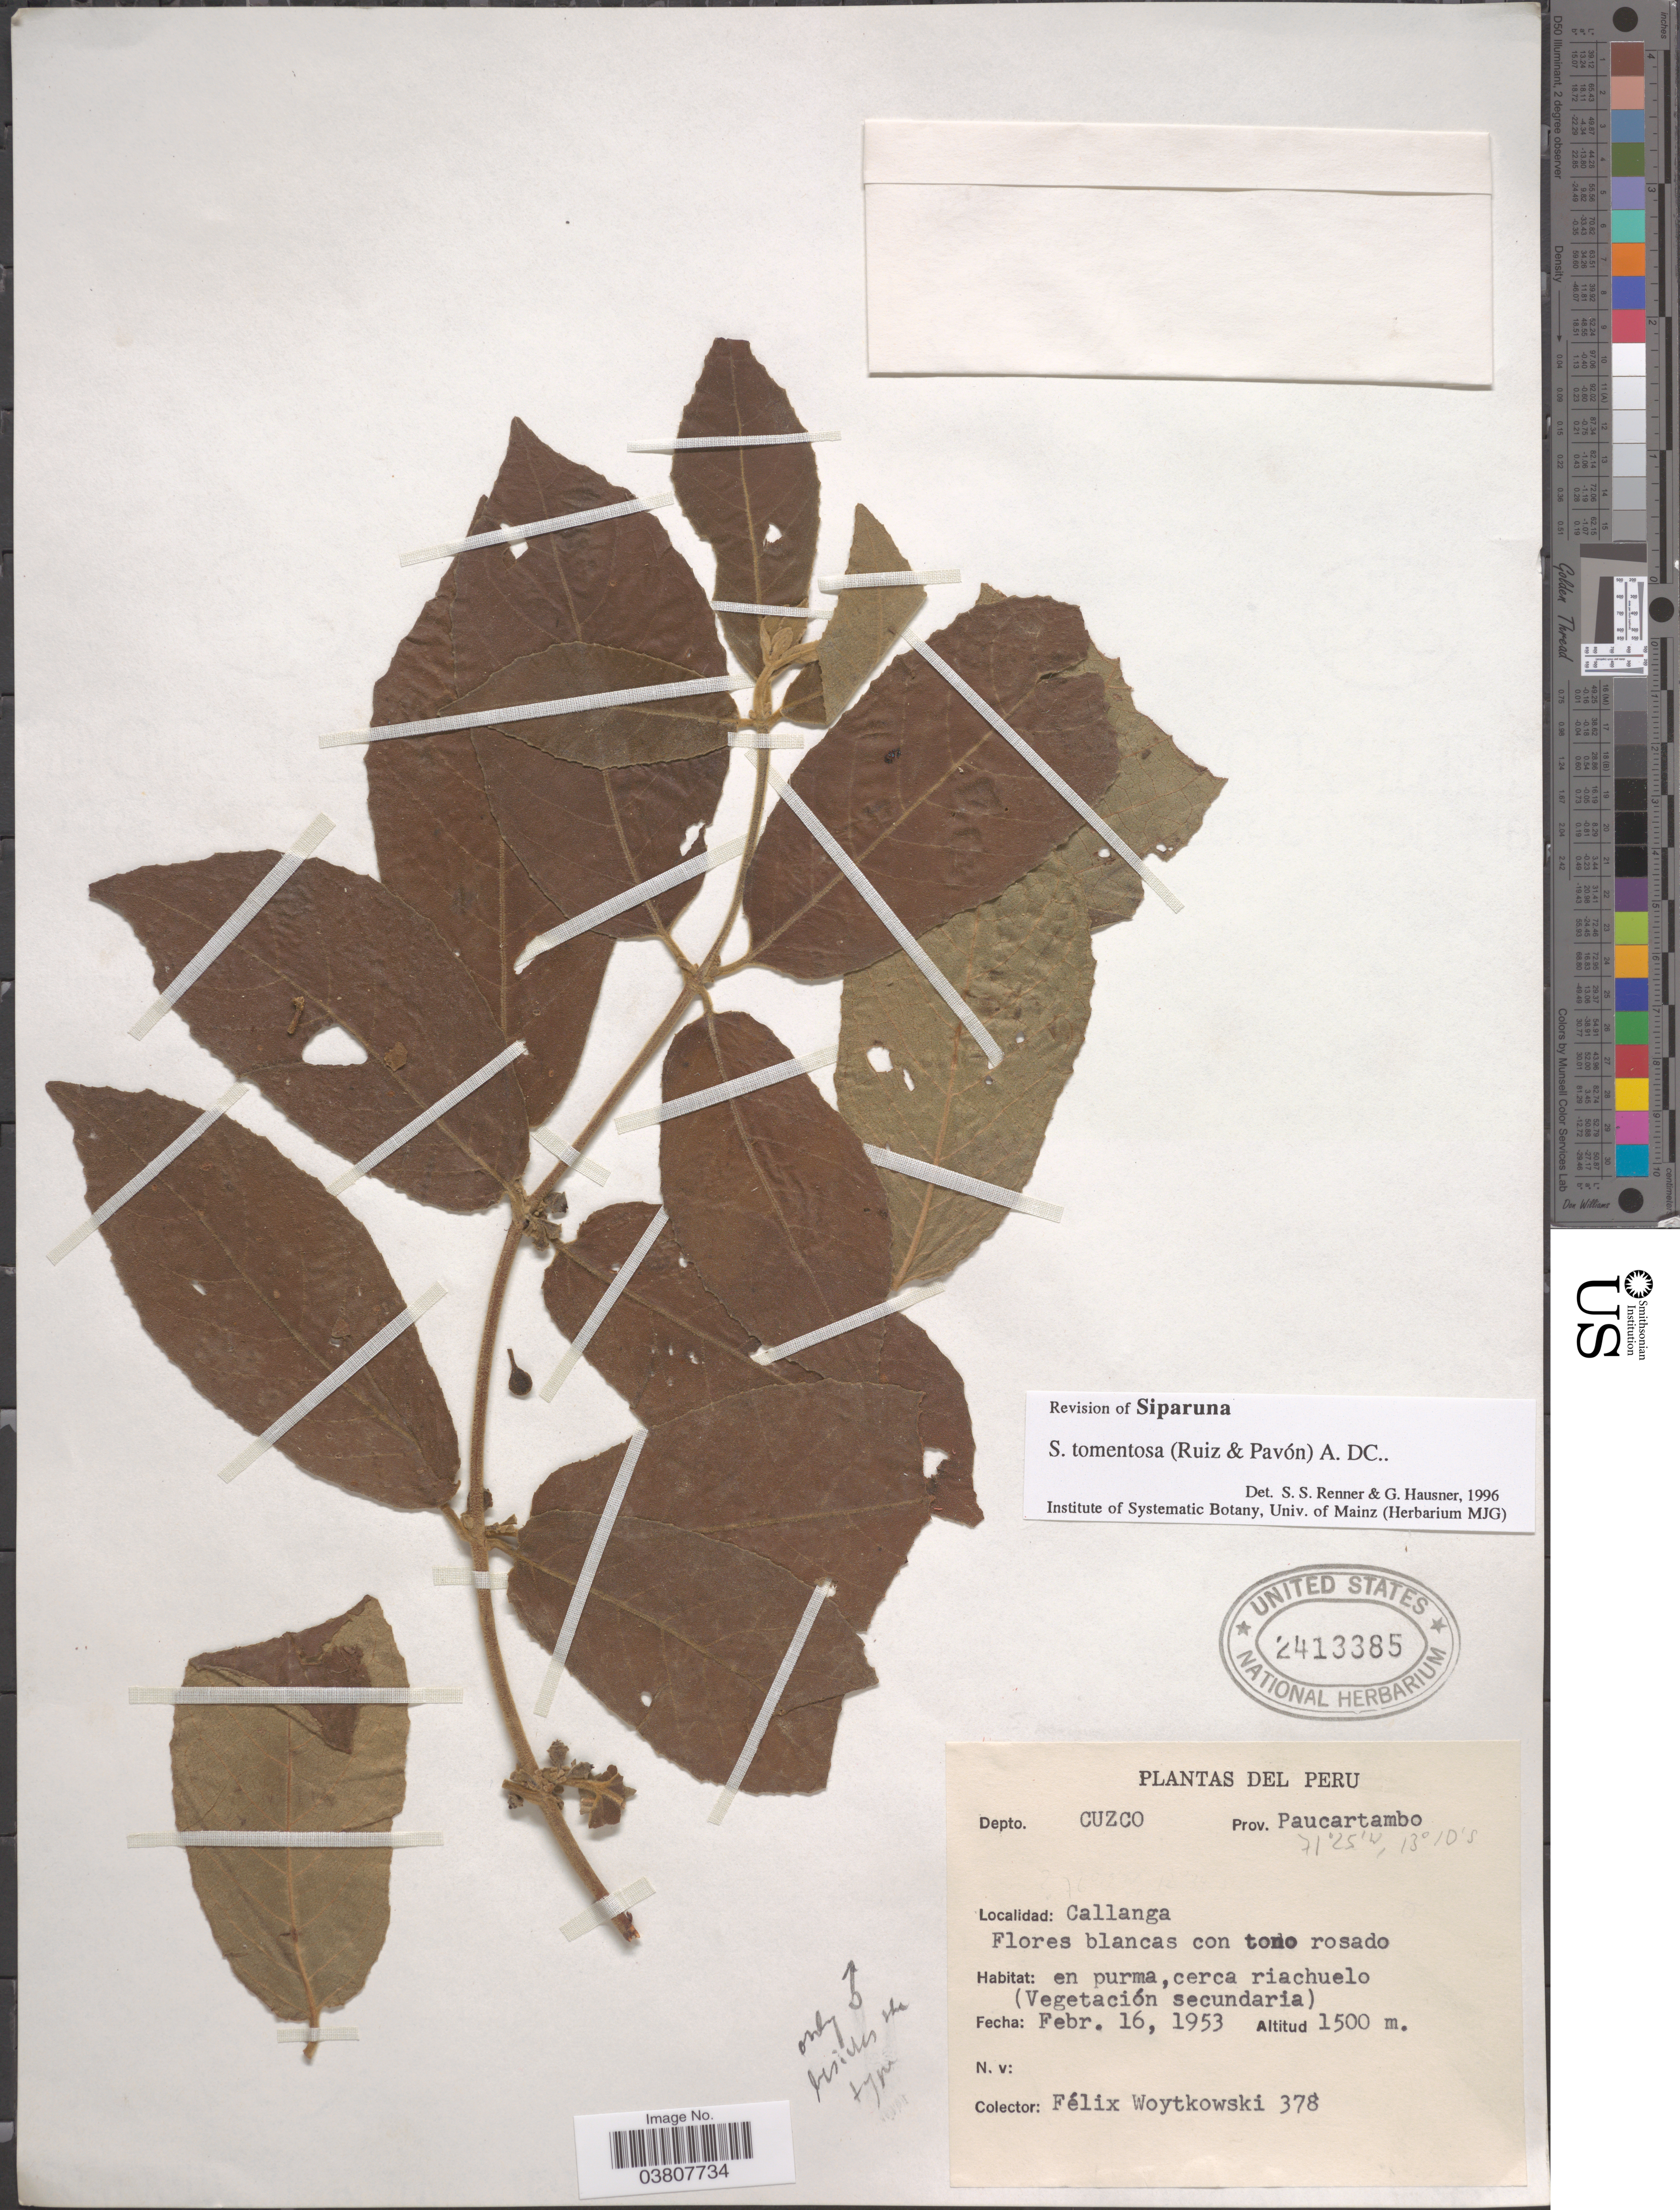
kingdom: Plantae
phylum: Tracheophyta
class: Magnoliopsida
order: Laurales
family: Siparunaceae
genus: Siparuna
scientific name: Siparuna tomentosa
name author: Perkins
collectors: F. Woytkowski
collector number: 378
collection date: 1953-02-16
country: Peru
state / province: Cusco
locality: Depto. Cuzco. Prov. Paucartambo. Callanga.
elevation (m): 1500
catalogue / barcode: US 2413385